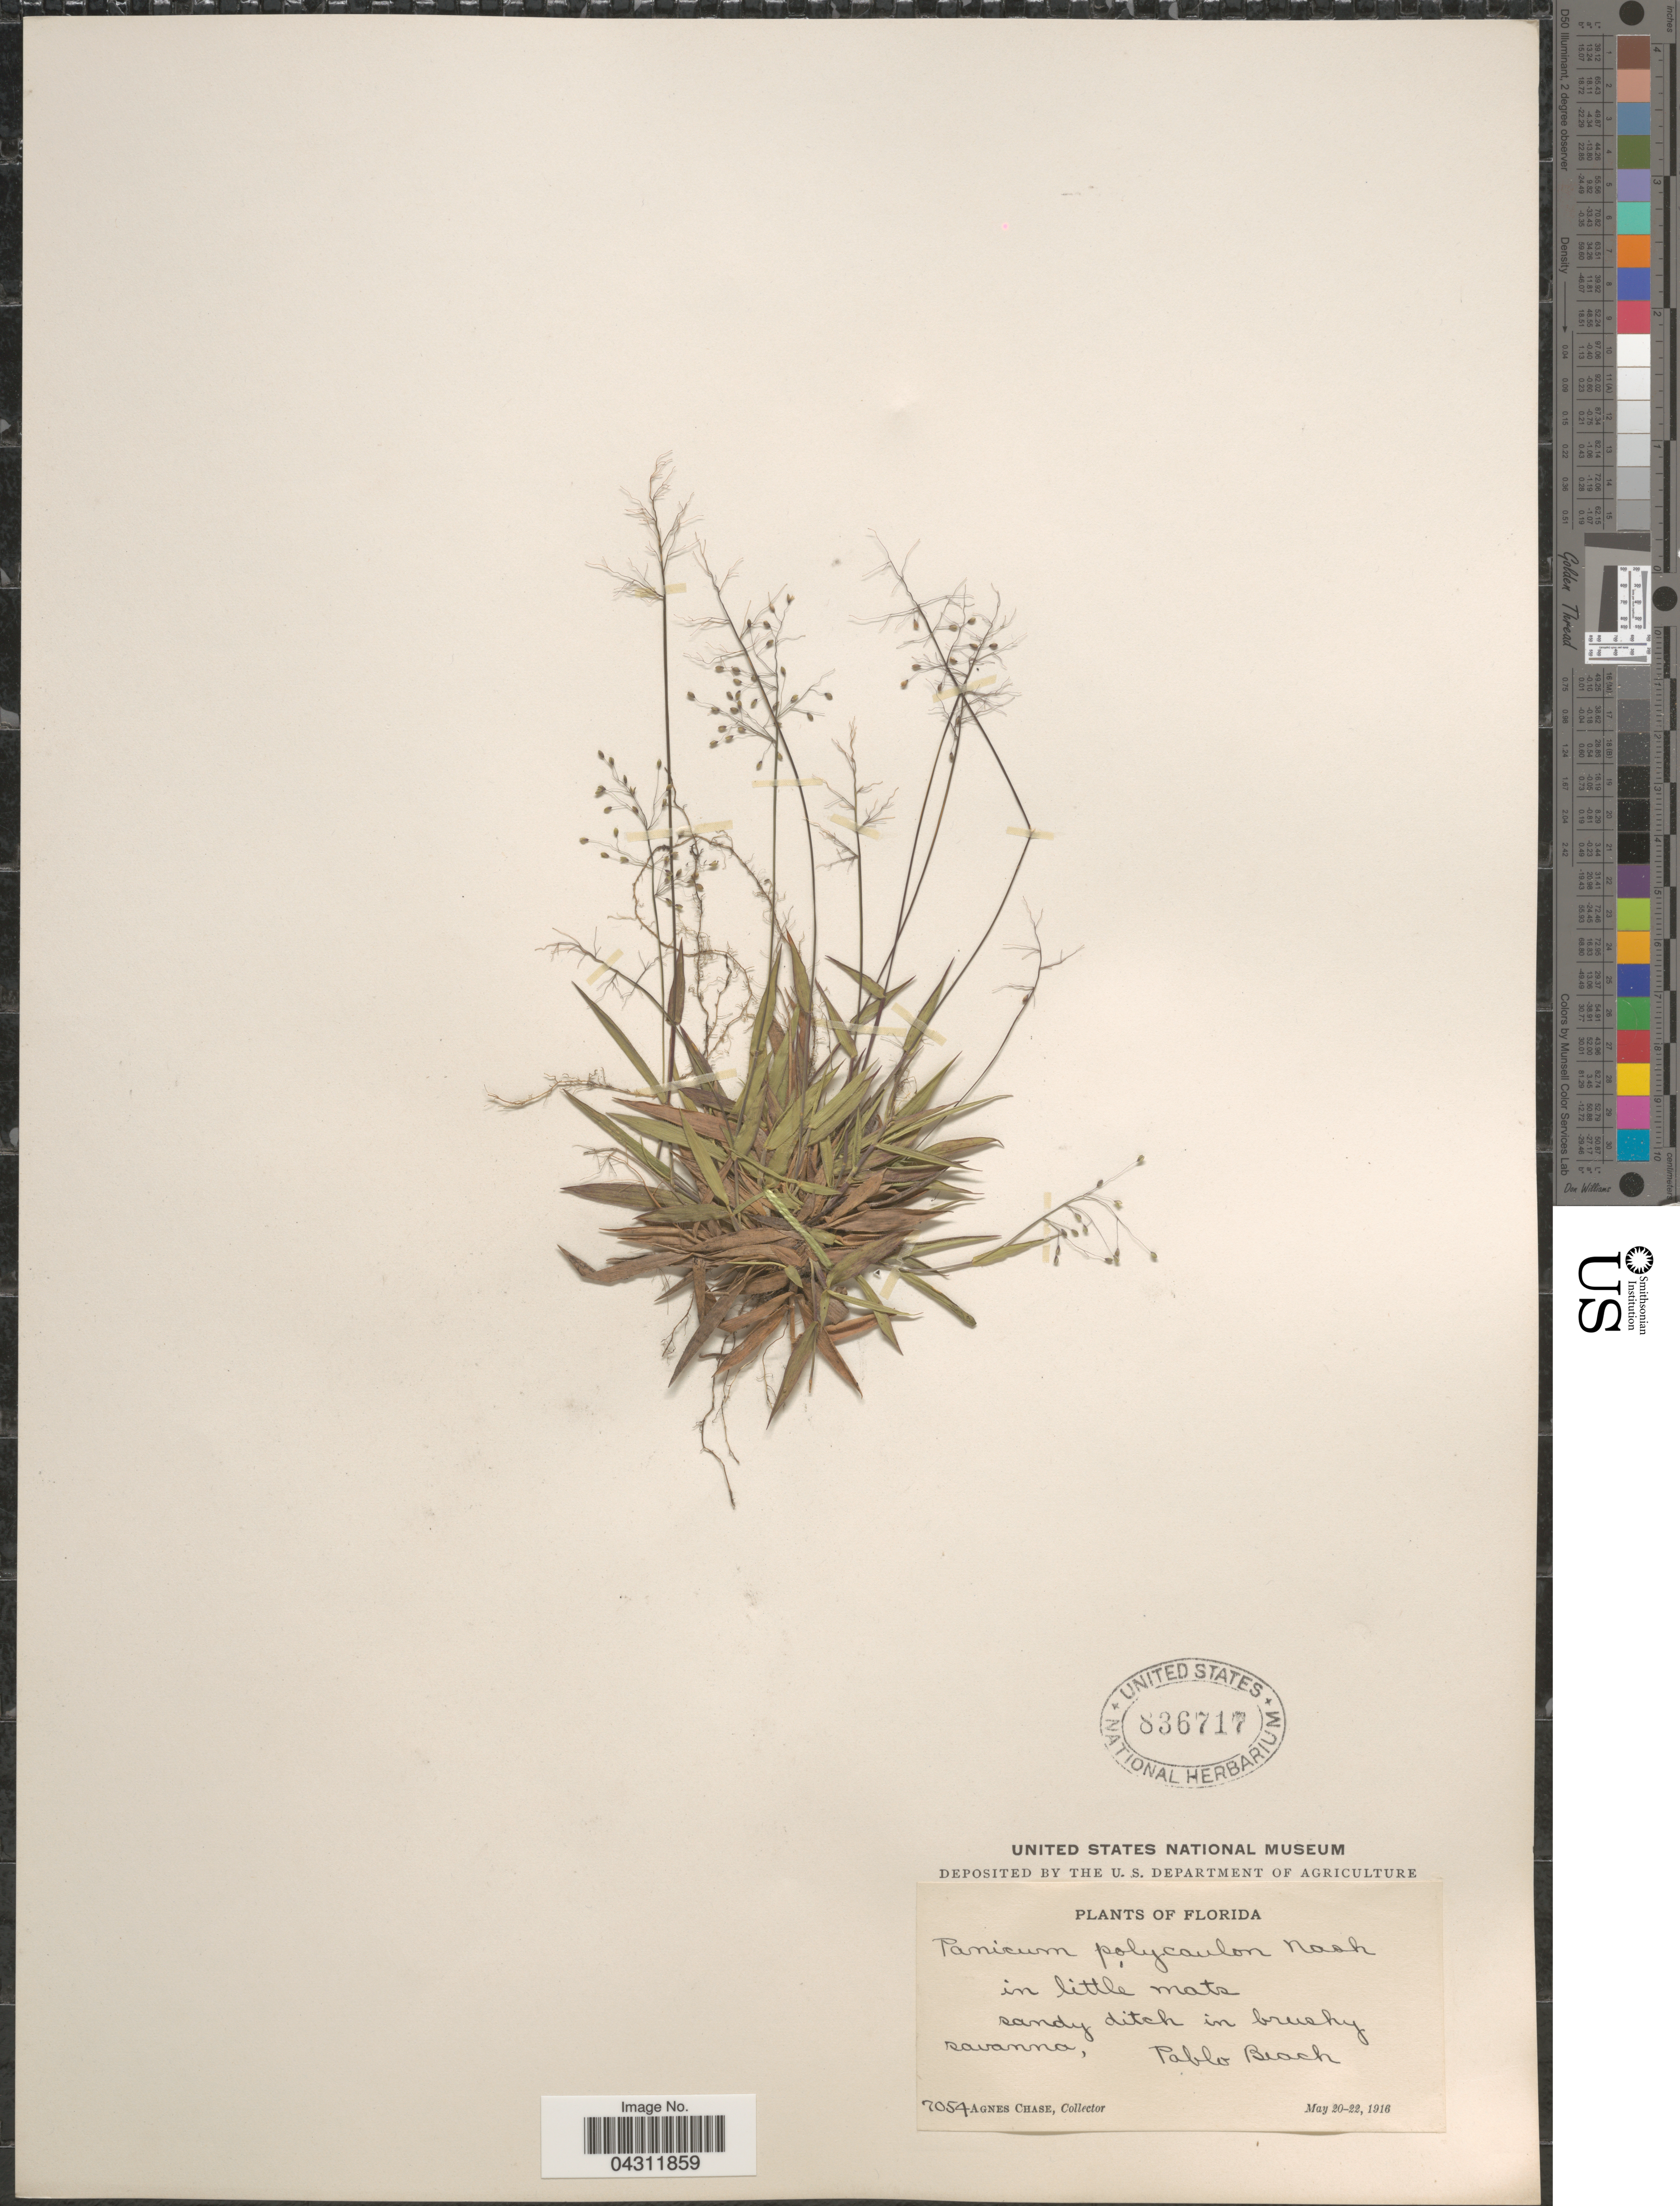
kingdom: Plantae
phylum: Tracheophyta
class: Liliopsida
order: Poales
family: Poaceae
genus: Dichanthelium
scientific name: Dichanthelium strigosum var. glabrescens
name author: (Griseb.) Freckmann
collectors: A. Chase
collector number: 7054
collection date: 1916-05-20/1916-05-22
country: United States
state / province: Florida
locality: In little mats sandy ditch in brushy savanna, Pablo Beach.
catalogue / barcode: US 836717